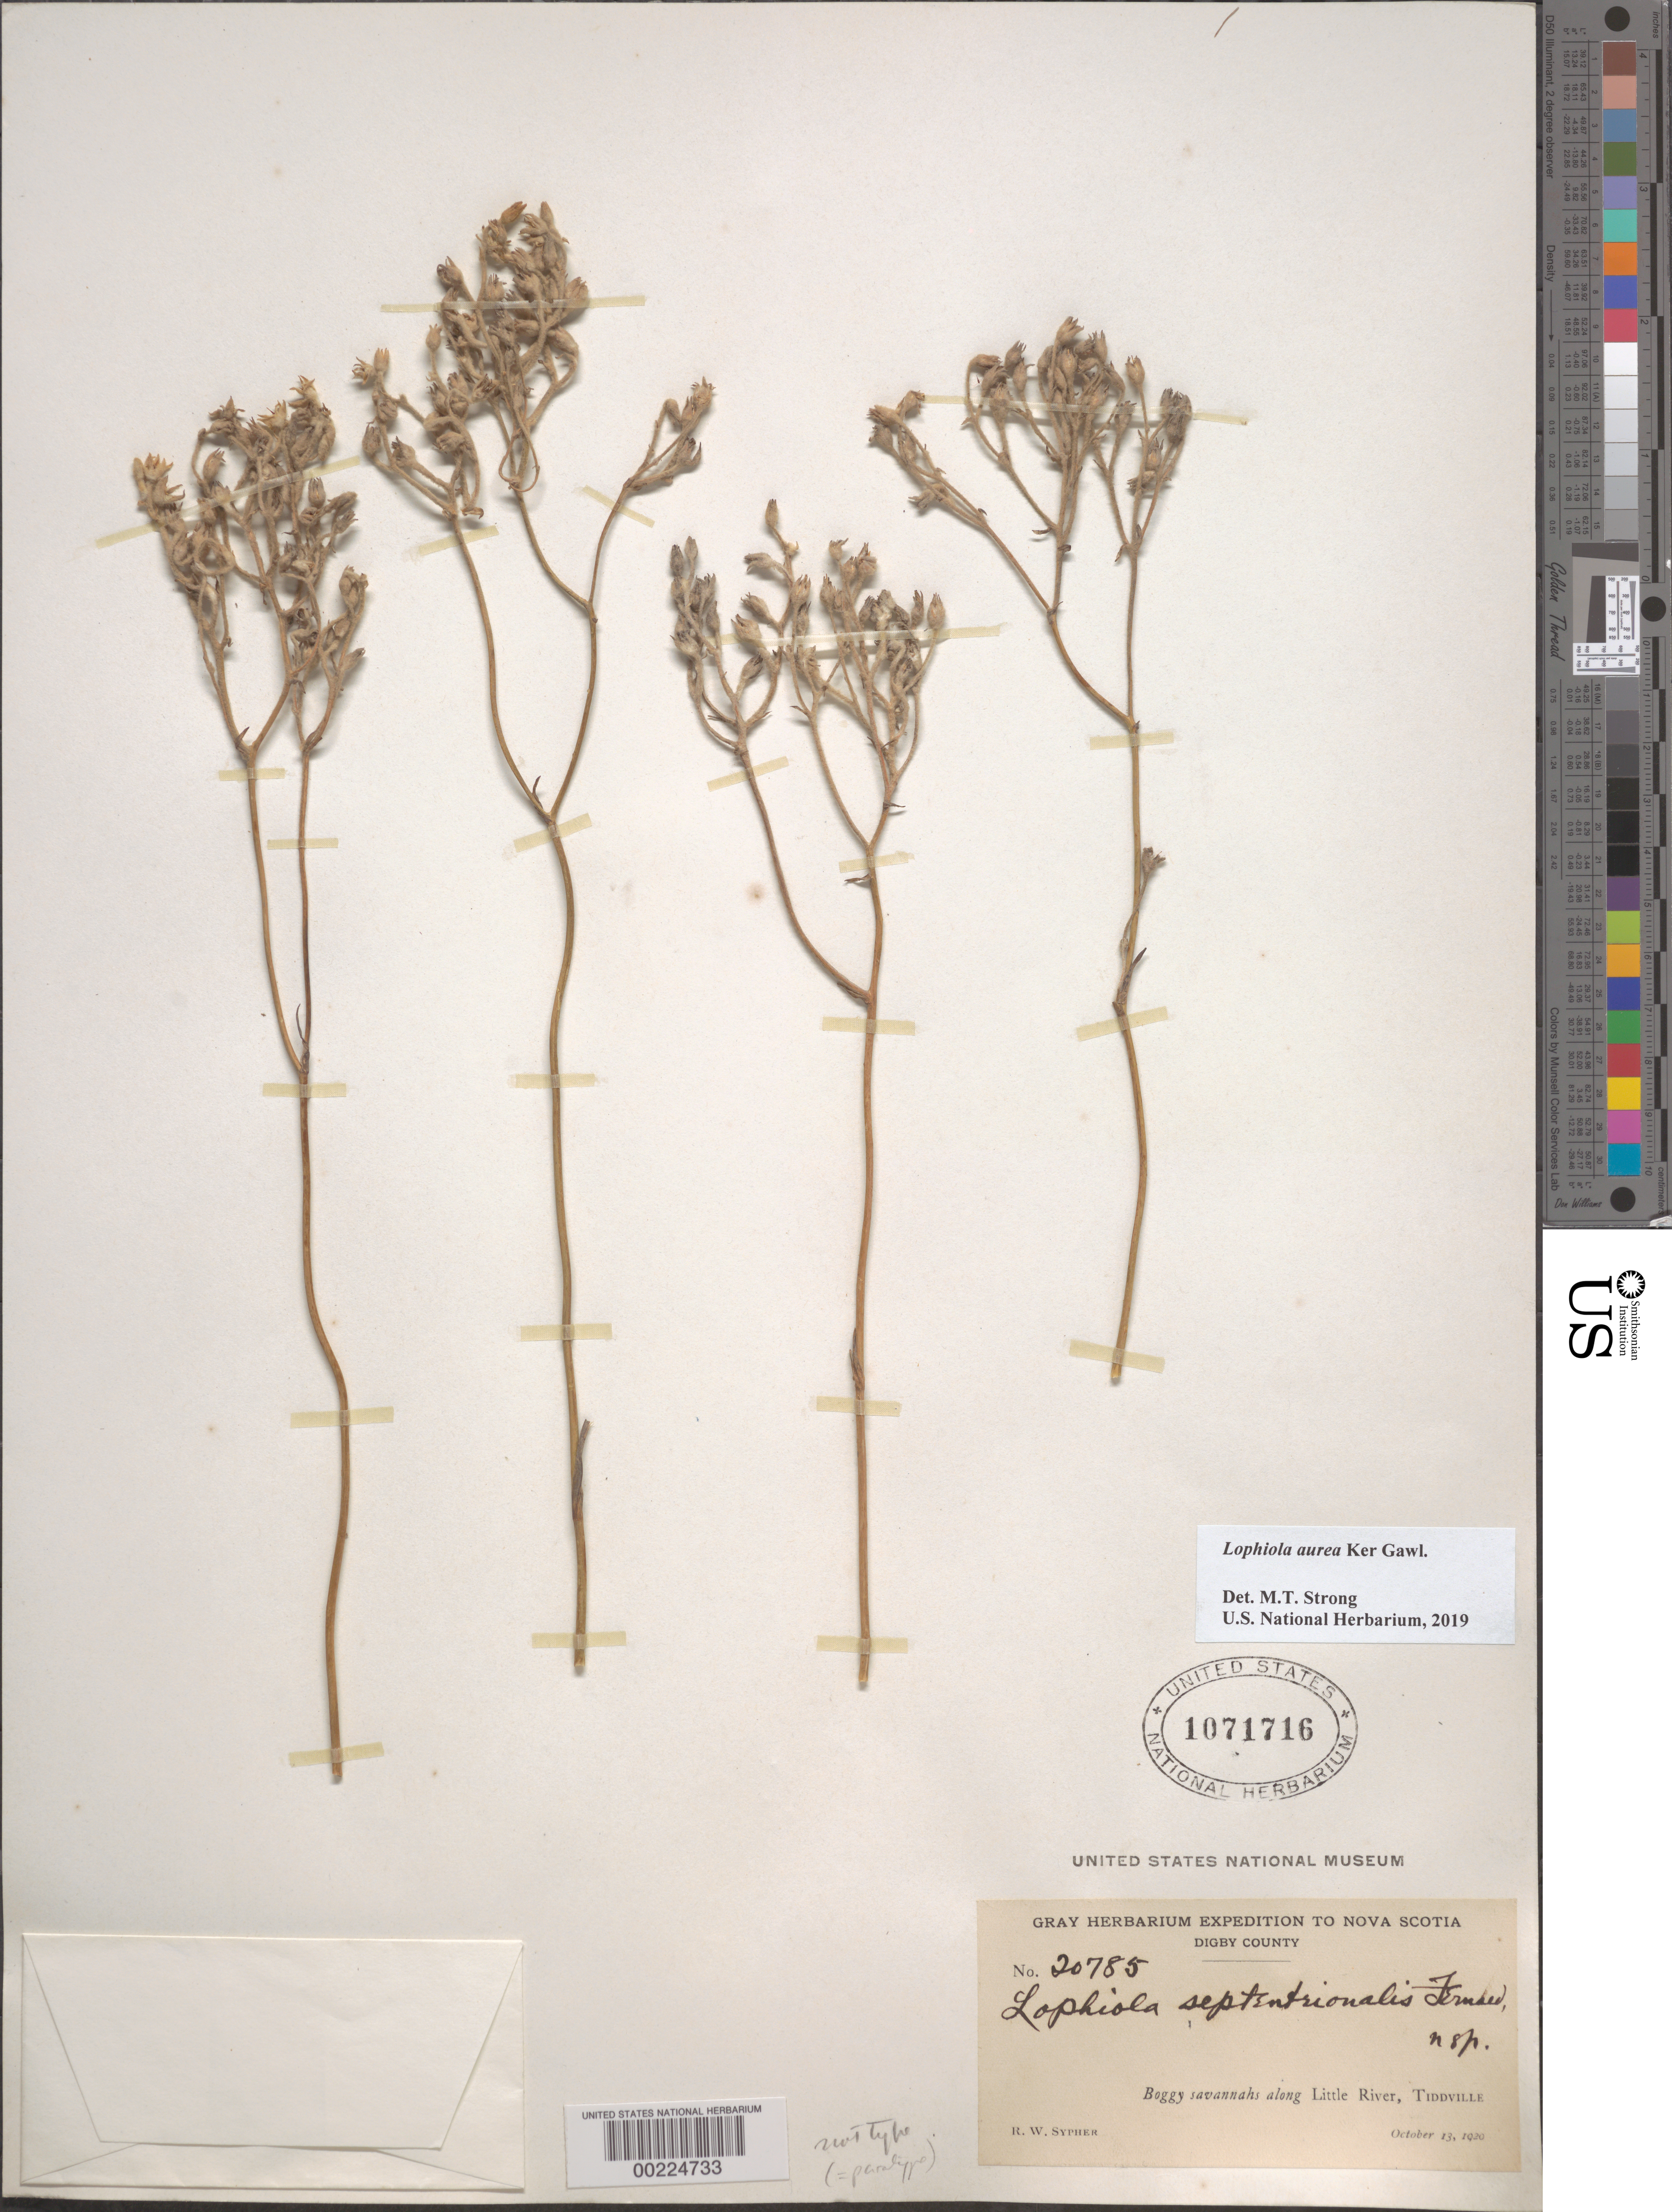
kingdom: Plantae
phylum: Tracheophyta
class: Liliopsida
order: Dioscoreales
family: Nartheciaceae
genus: Lophiola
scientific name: Lophiola aurea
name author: Ker Gawl.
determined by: Strong, Mark T., (BOT), Smithsonian Institution - National Museum of Natural History (UNITED STATES)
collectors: R. Sypher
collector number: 20785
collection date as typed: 13 Oct 1920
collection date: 1920-10-13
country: Canada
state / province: Nova Scotia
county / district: Digby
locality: Little river, tiddville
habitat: Boggy savannahs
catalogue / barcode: US 1071716